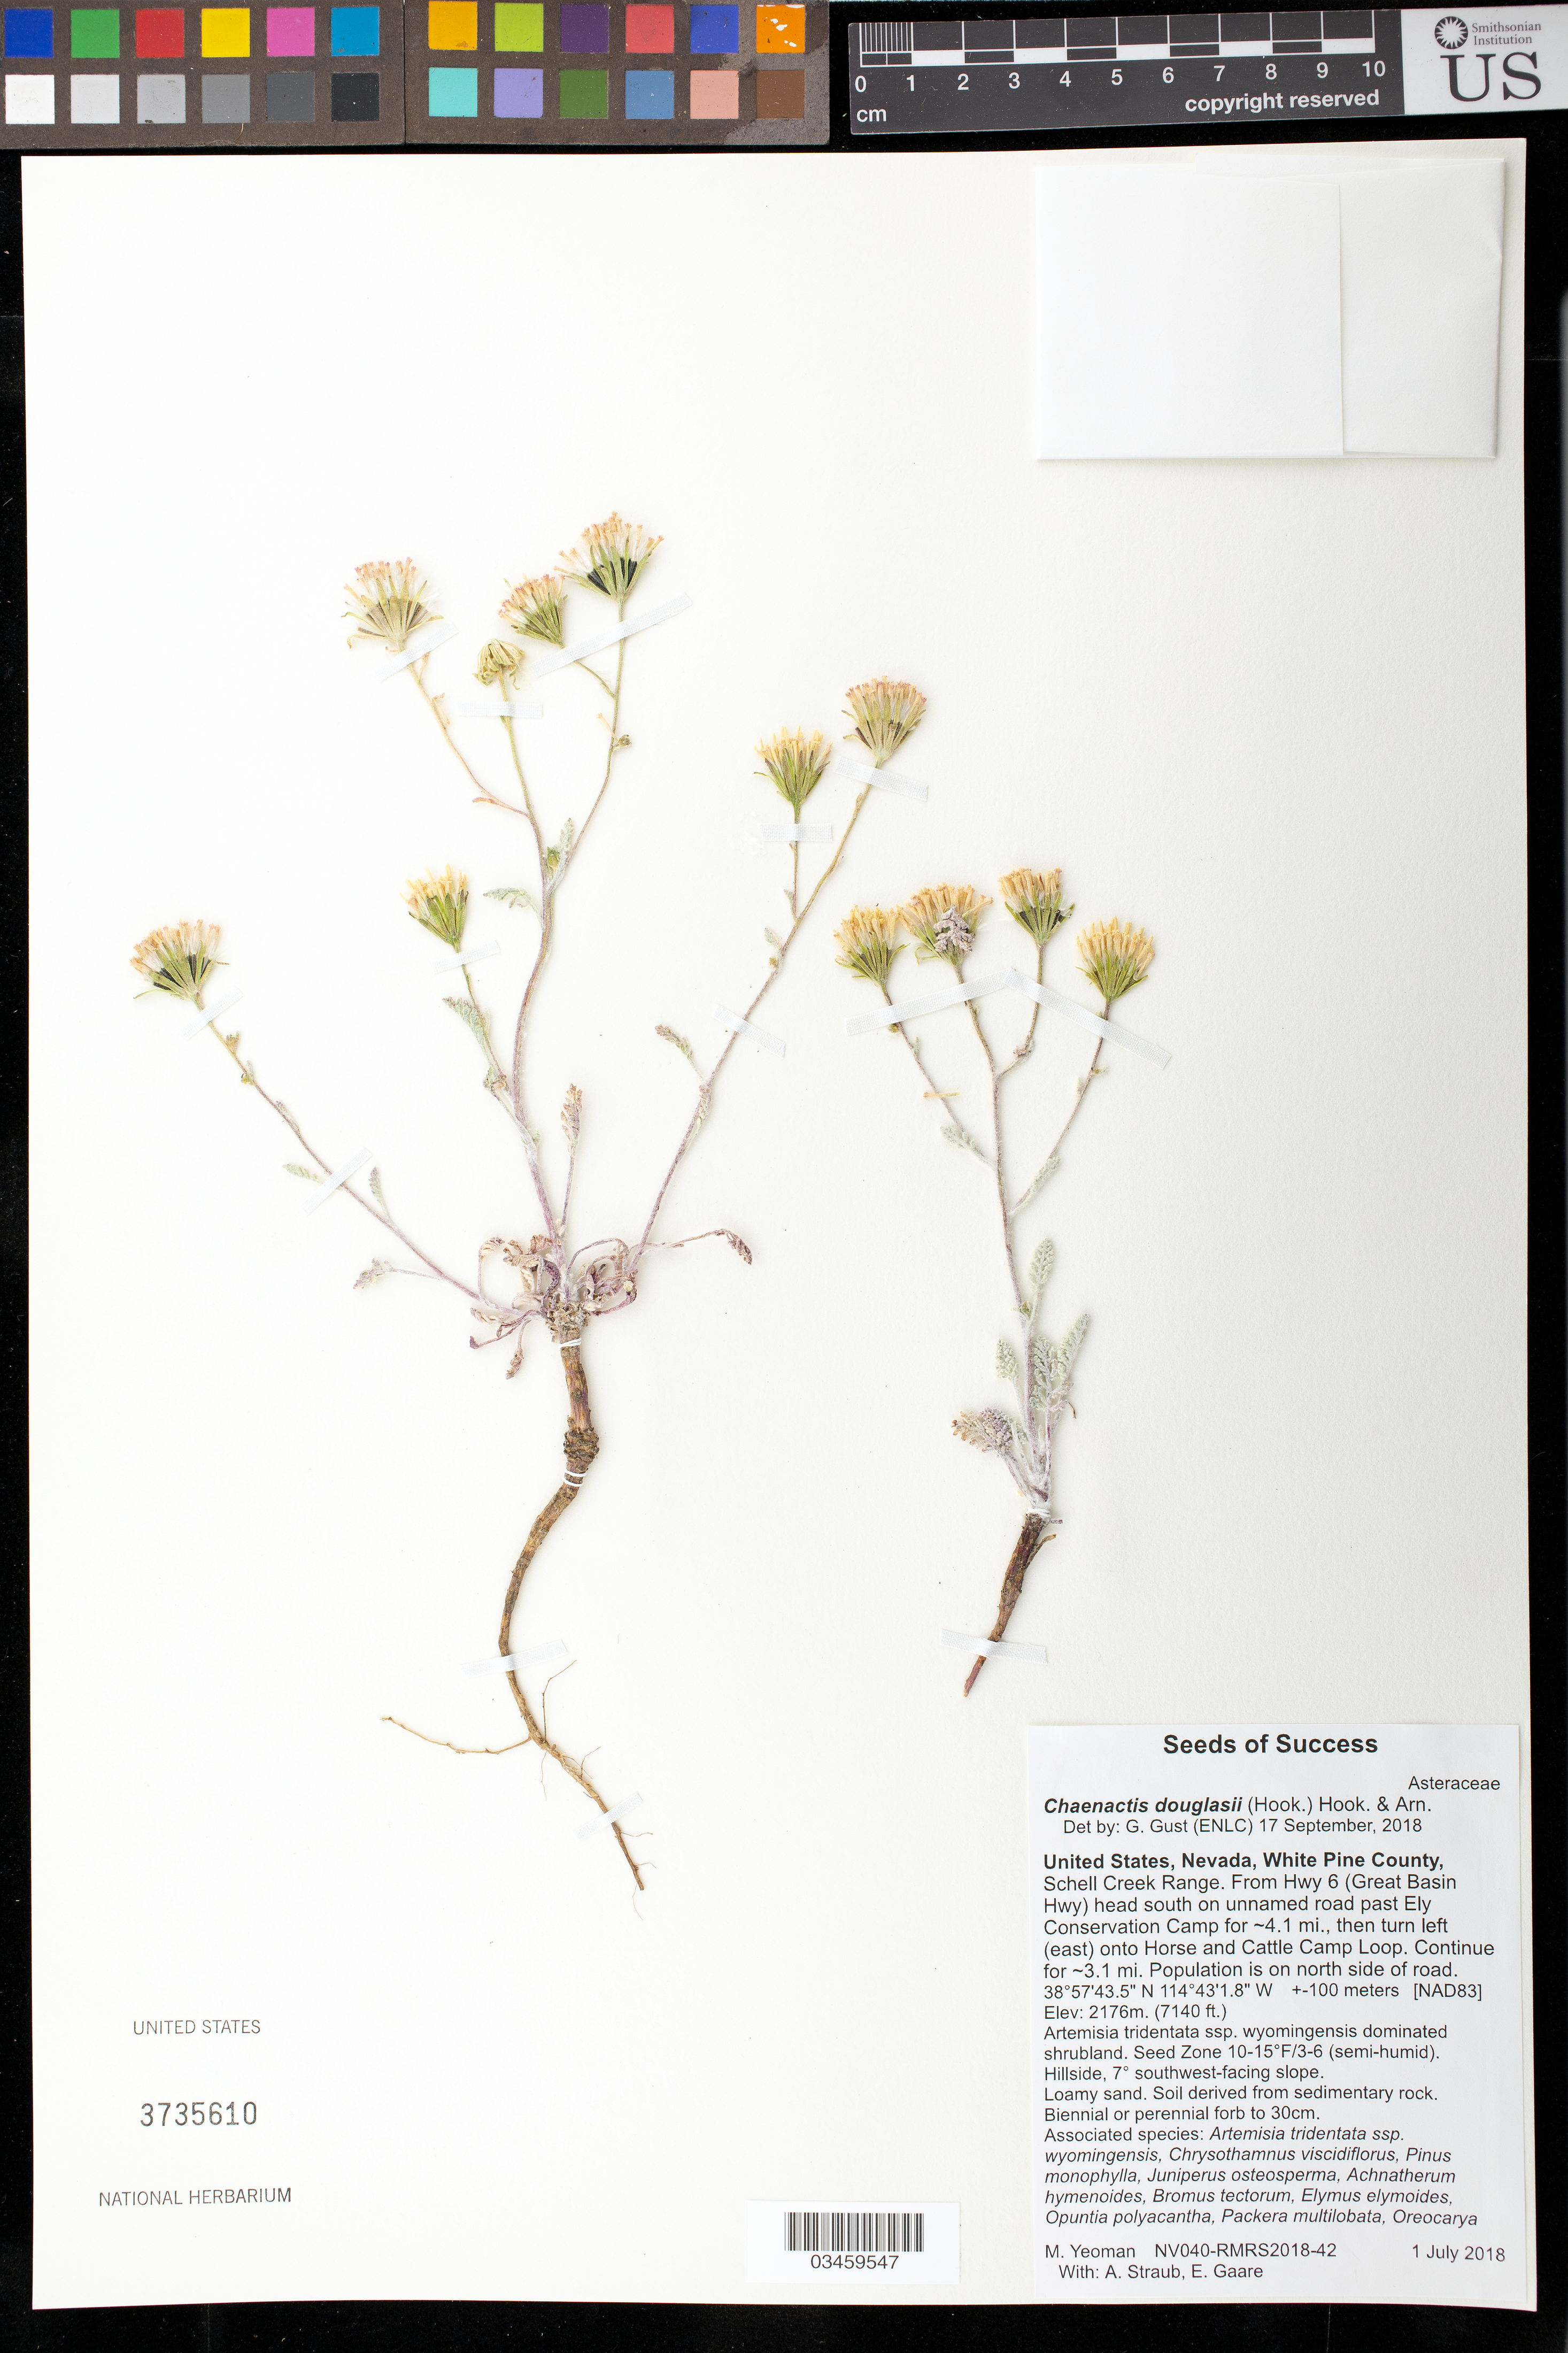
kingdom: Plantae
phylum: Tracheophyta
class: Magnoliopsida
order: Asterales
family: Asteraceae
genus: Chaenactis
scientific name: Chaenactis douglasii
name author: Hook. & Arn.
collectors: M. Yeoman, A. Straub & E. Gaare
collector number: NV040-RMRS2018-42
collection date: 2018-07-01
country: United States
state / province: Nevada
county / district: White Pine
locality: Schell Creek Range, from Hwy 6 (Great Basin Hwy) head S on unnamed road past Ely Conservation Camp for 4.1 mi, then turn left/east onto Horse and Cattle Camp Loop, continue for 3.1 mi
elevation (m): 2176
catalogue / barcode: US 3735610